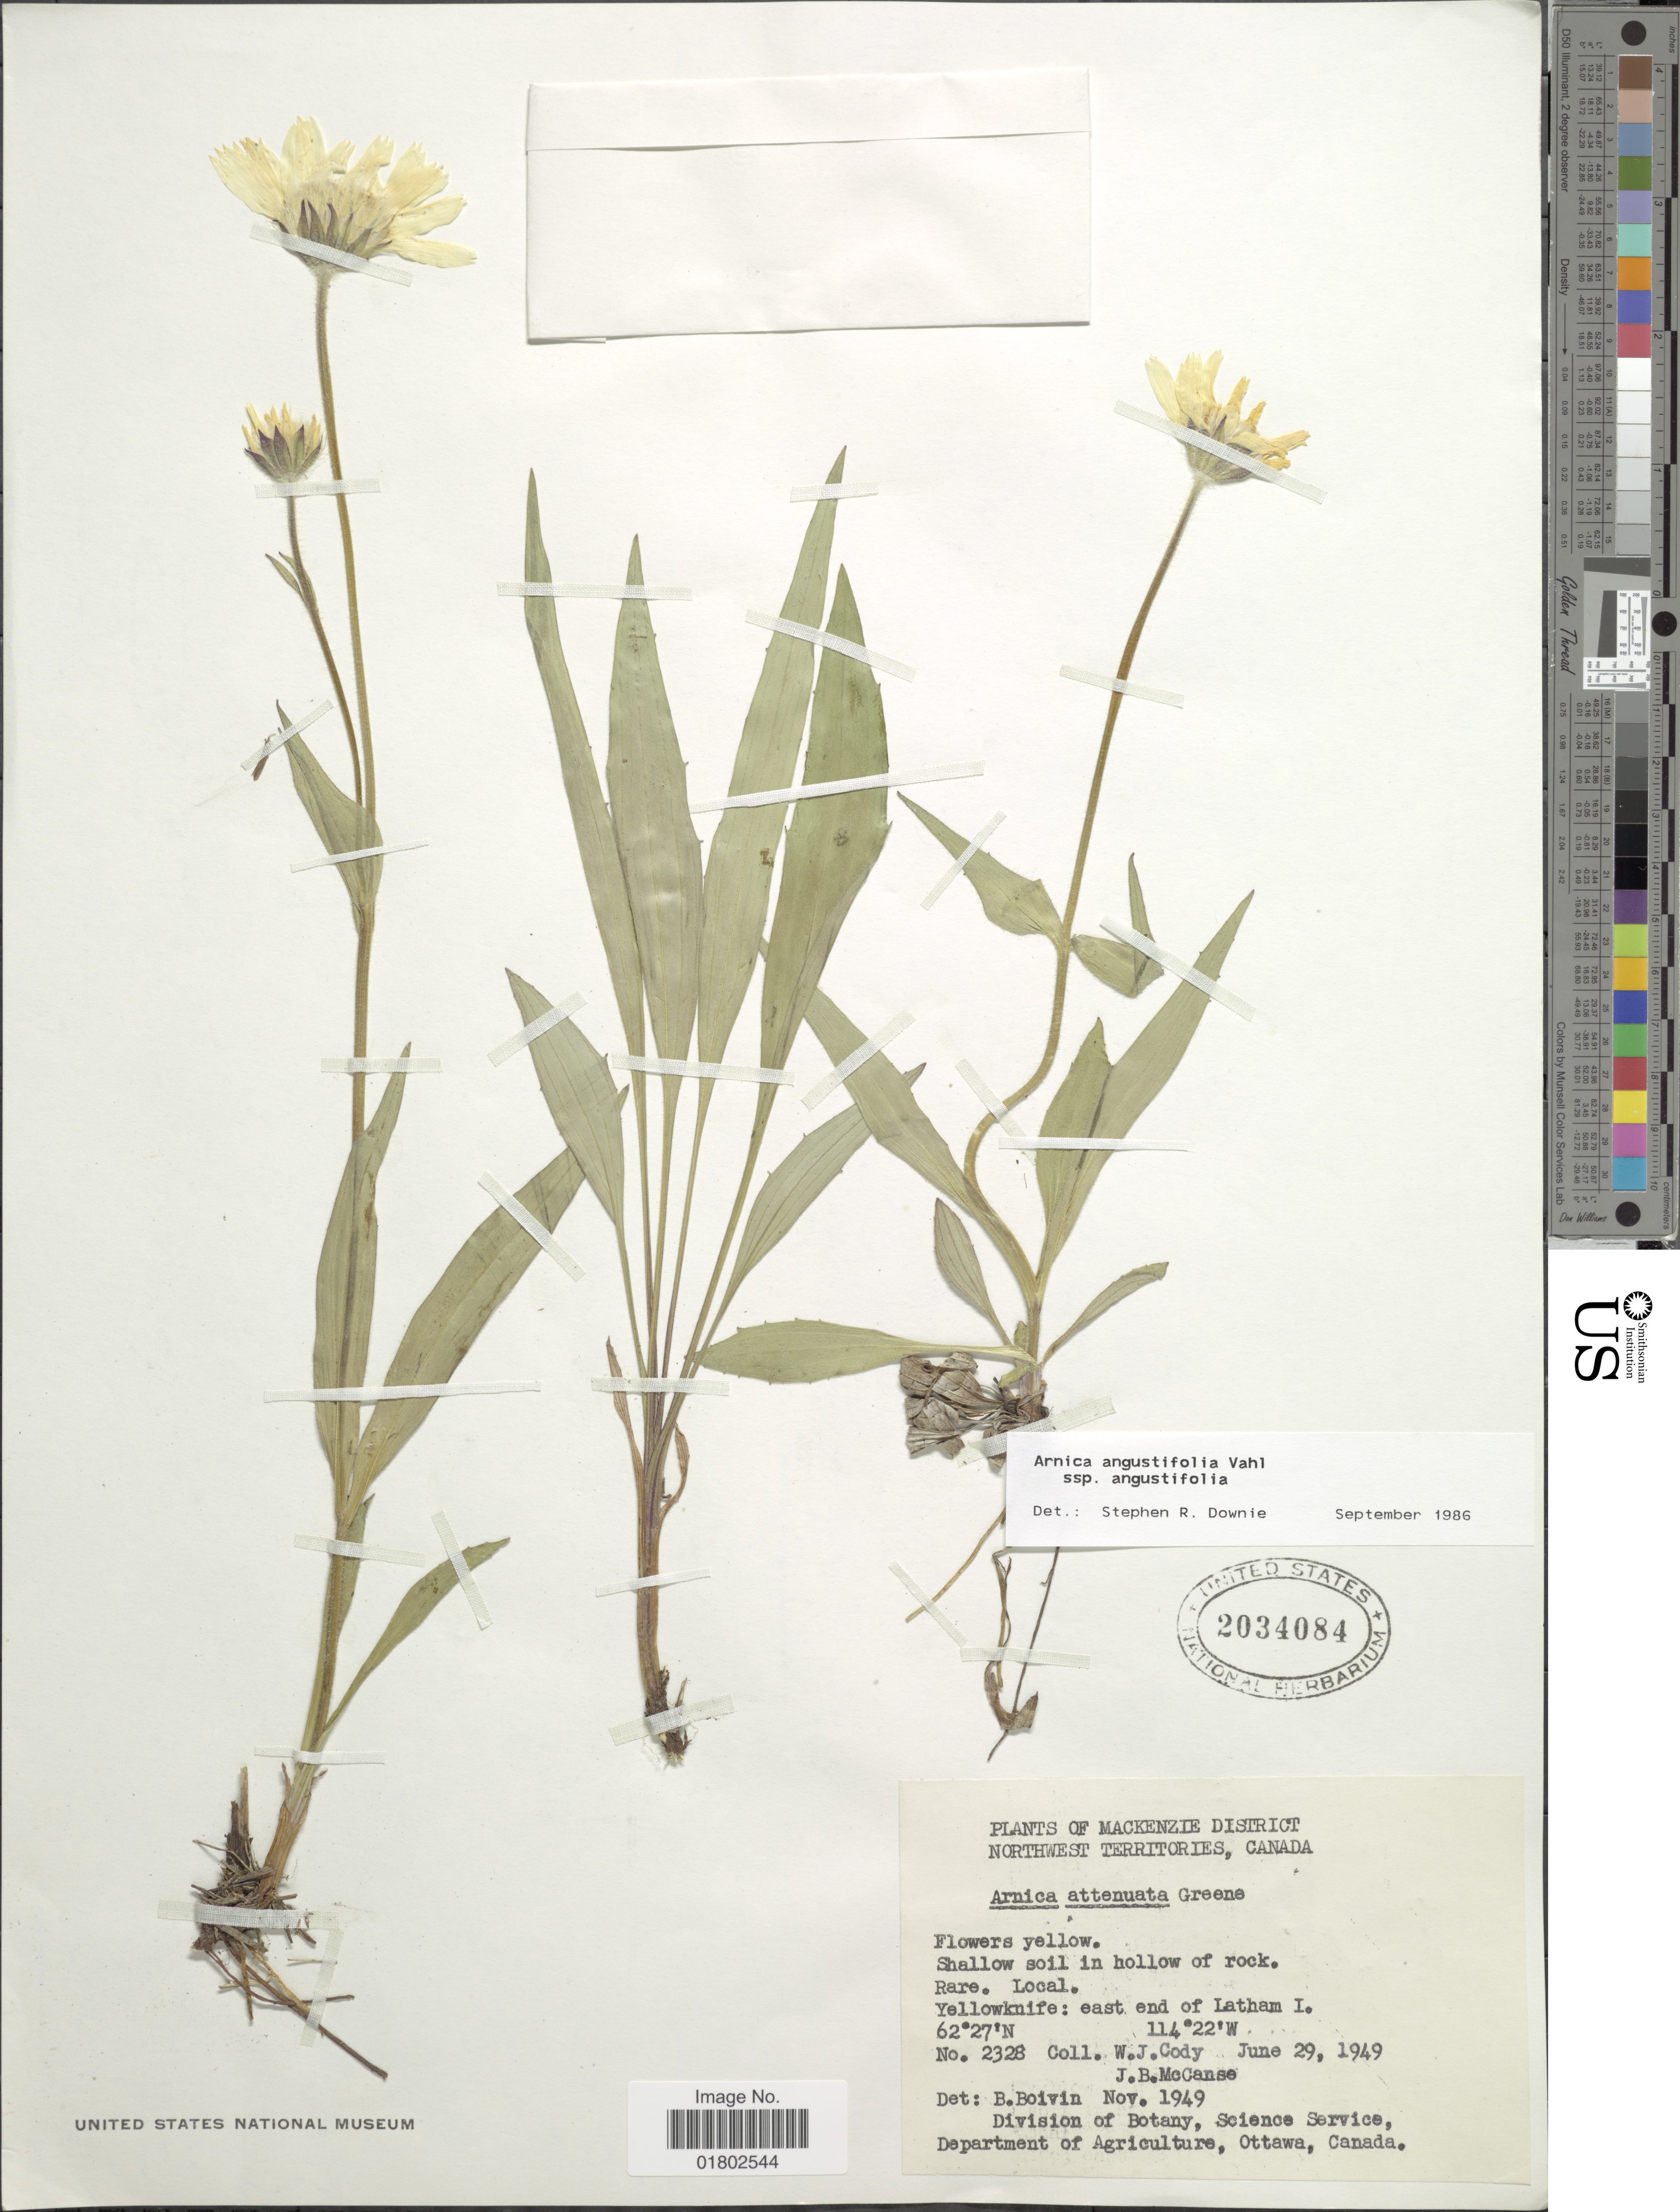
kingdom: Plantae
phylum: Tracheophyta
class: Magnoliopsida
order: Asterales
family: Asteraceae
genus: Arnica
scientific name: Arnica angustifolia subsp. angustifolia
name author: Vahl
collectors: W. Cody & J. McCanse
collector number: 2328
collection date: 1949-06-29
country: Canada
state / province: Northwest Territories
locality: Mackenzie District, Yellowknife: east end Latham I.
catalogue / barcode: US 2034084